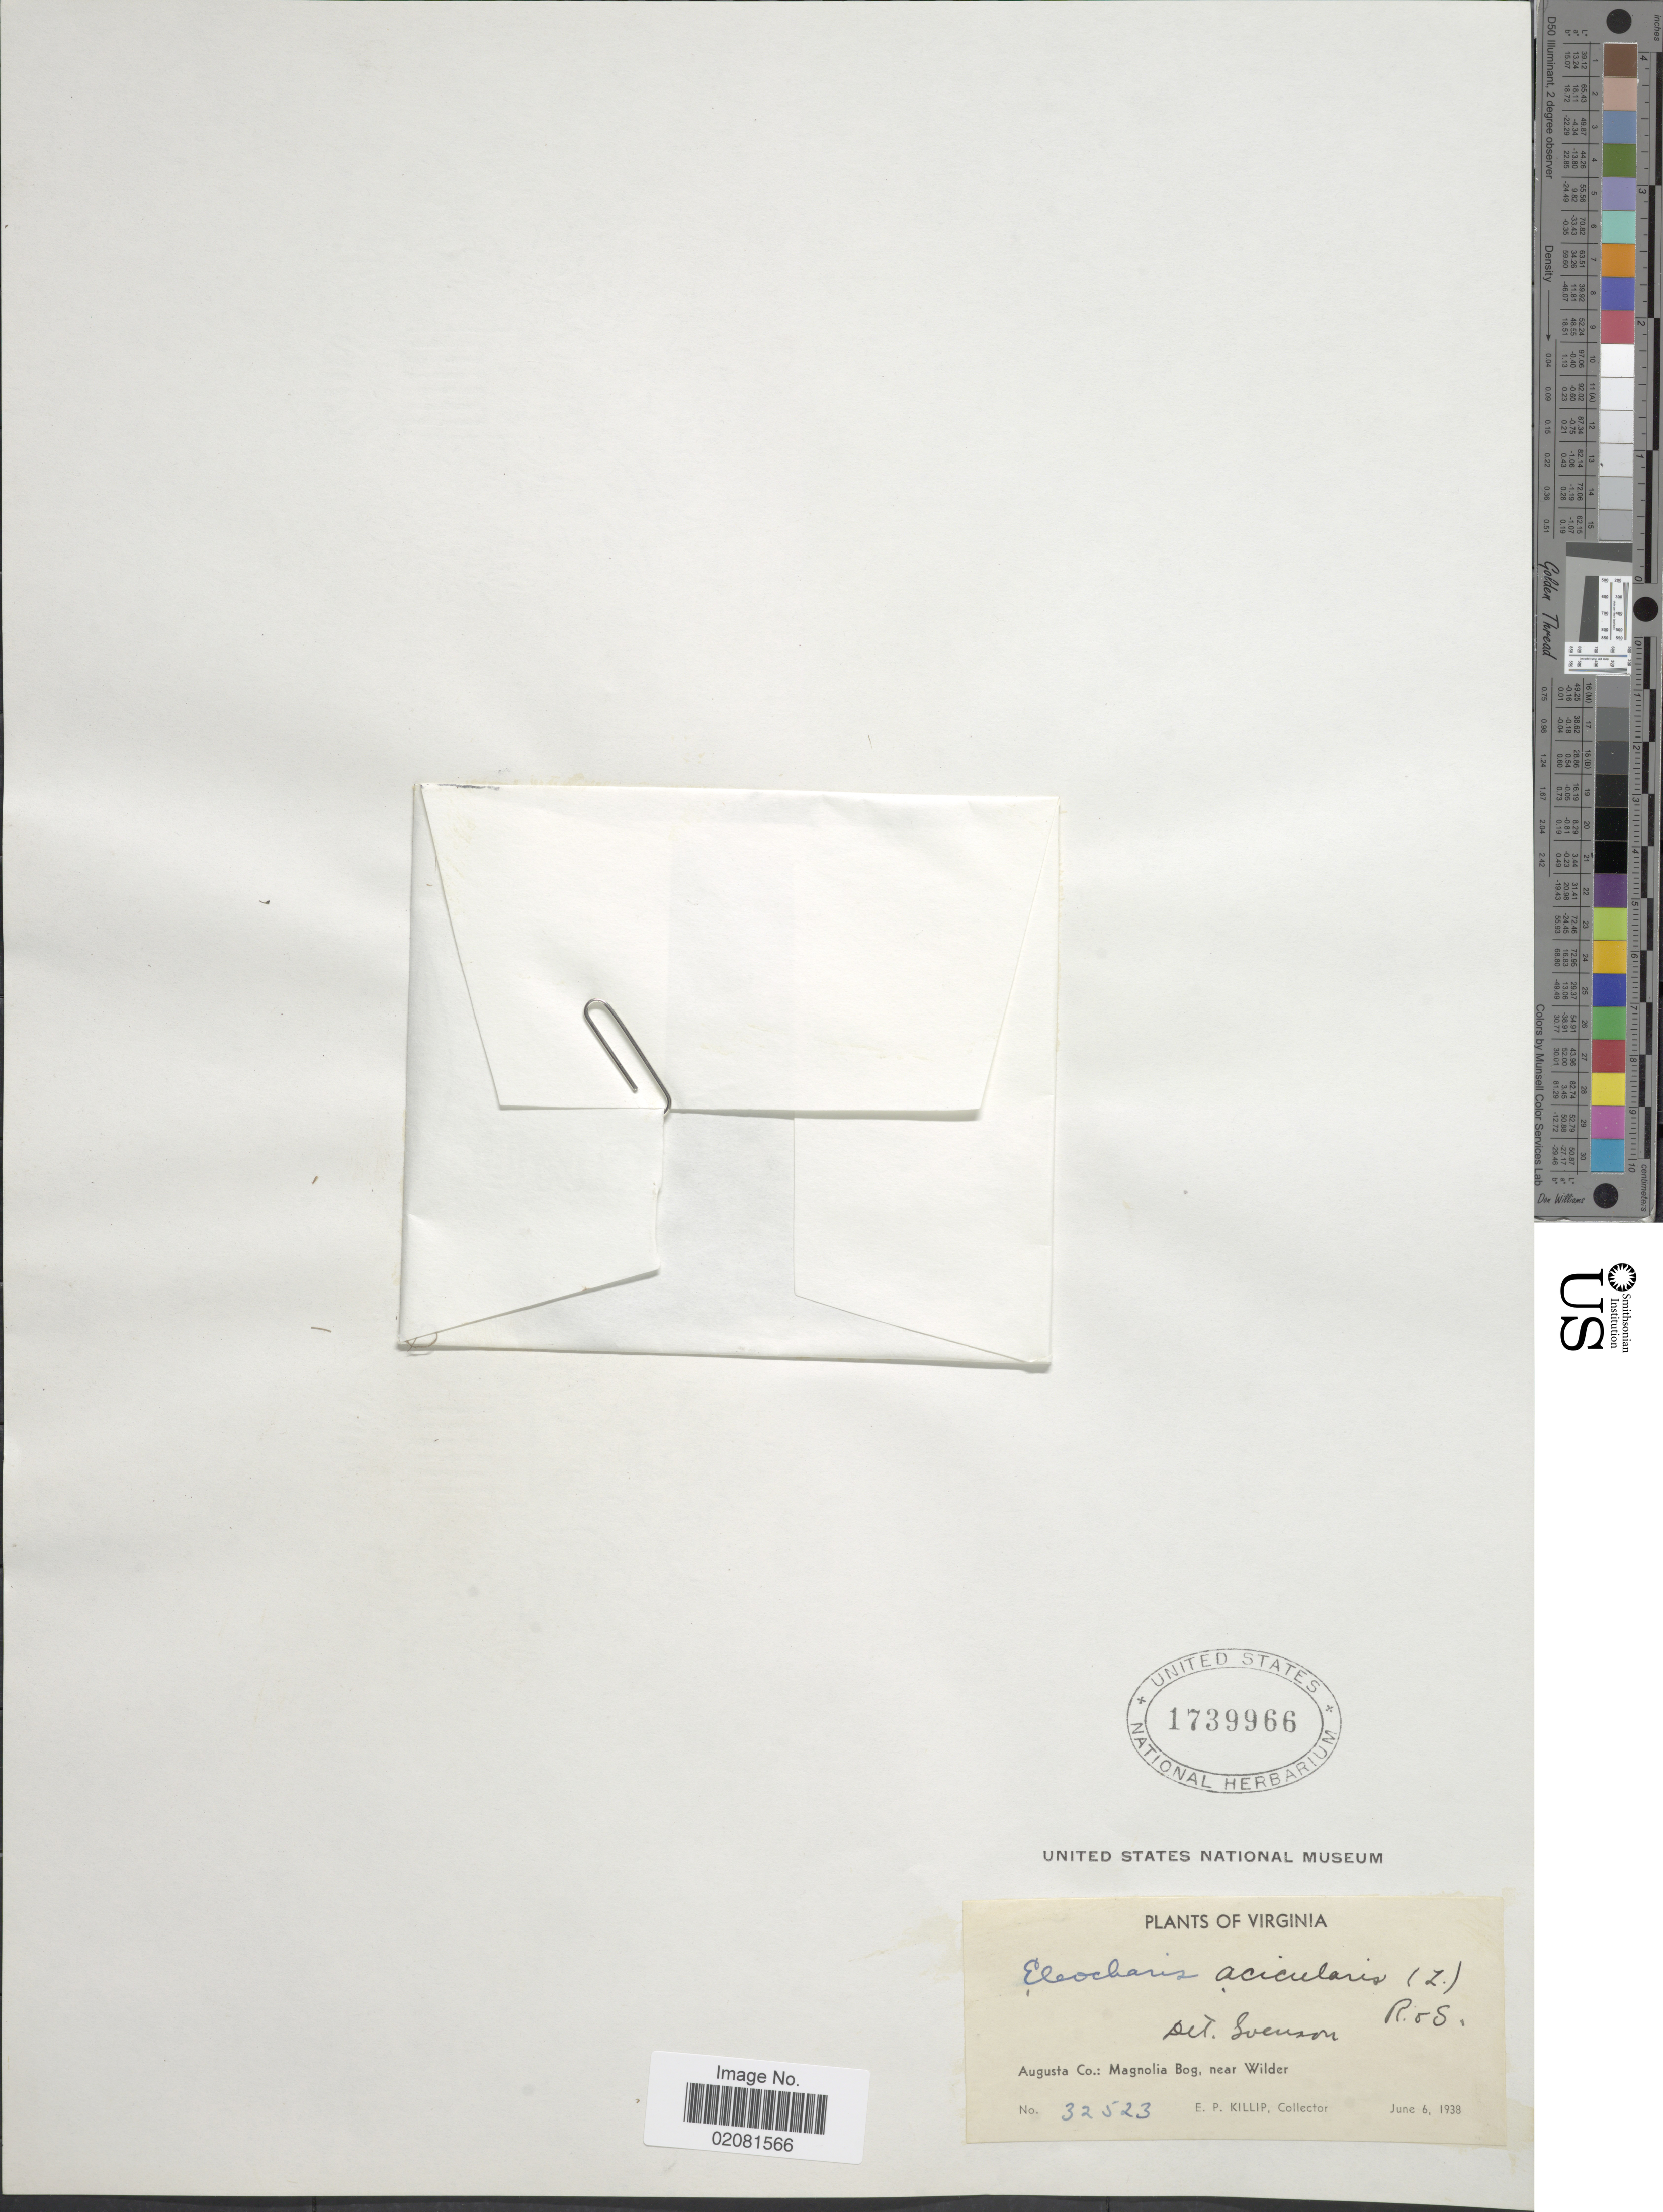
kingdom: Plantae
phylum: Tracheophyta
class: Liliopsida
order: Poales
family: Cyperaceae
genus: Eleocharis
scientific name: Eleocharis acicularis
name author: (L.) Roem. & Schult.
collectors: E. P. Killip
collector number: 32523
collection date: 1938-06-06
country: United States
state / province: Virginia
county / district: Augusta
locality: Augusta Co.: Magnolia Bog, near Wilder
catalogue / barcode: US 1739966